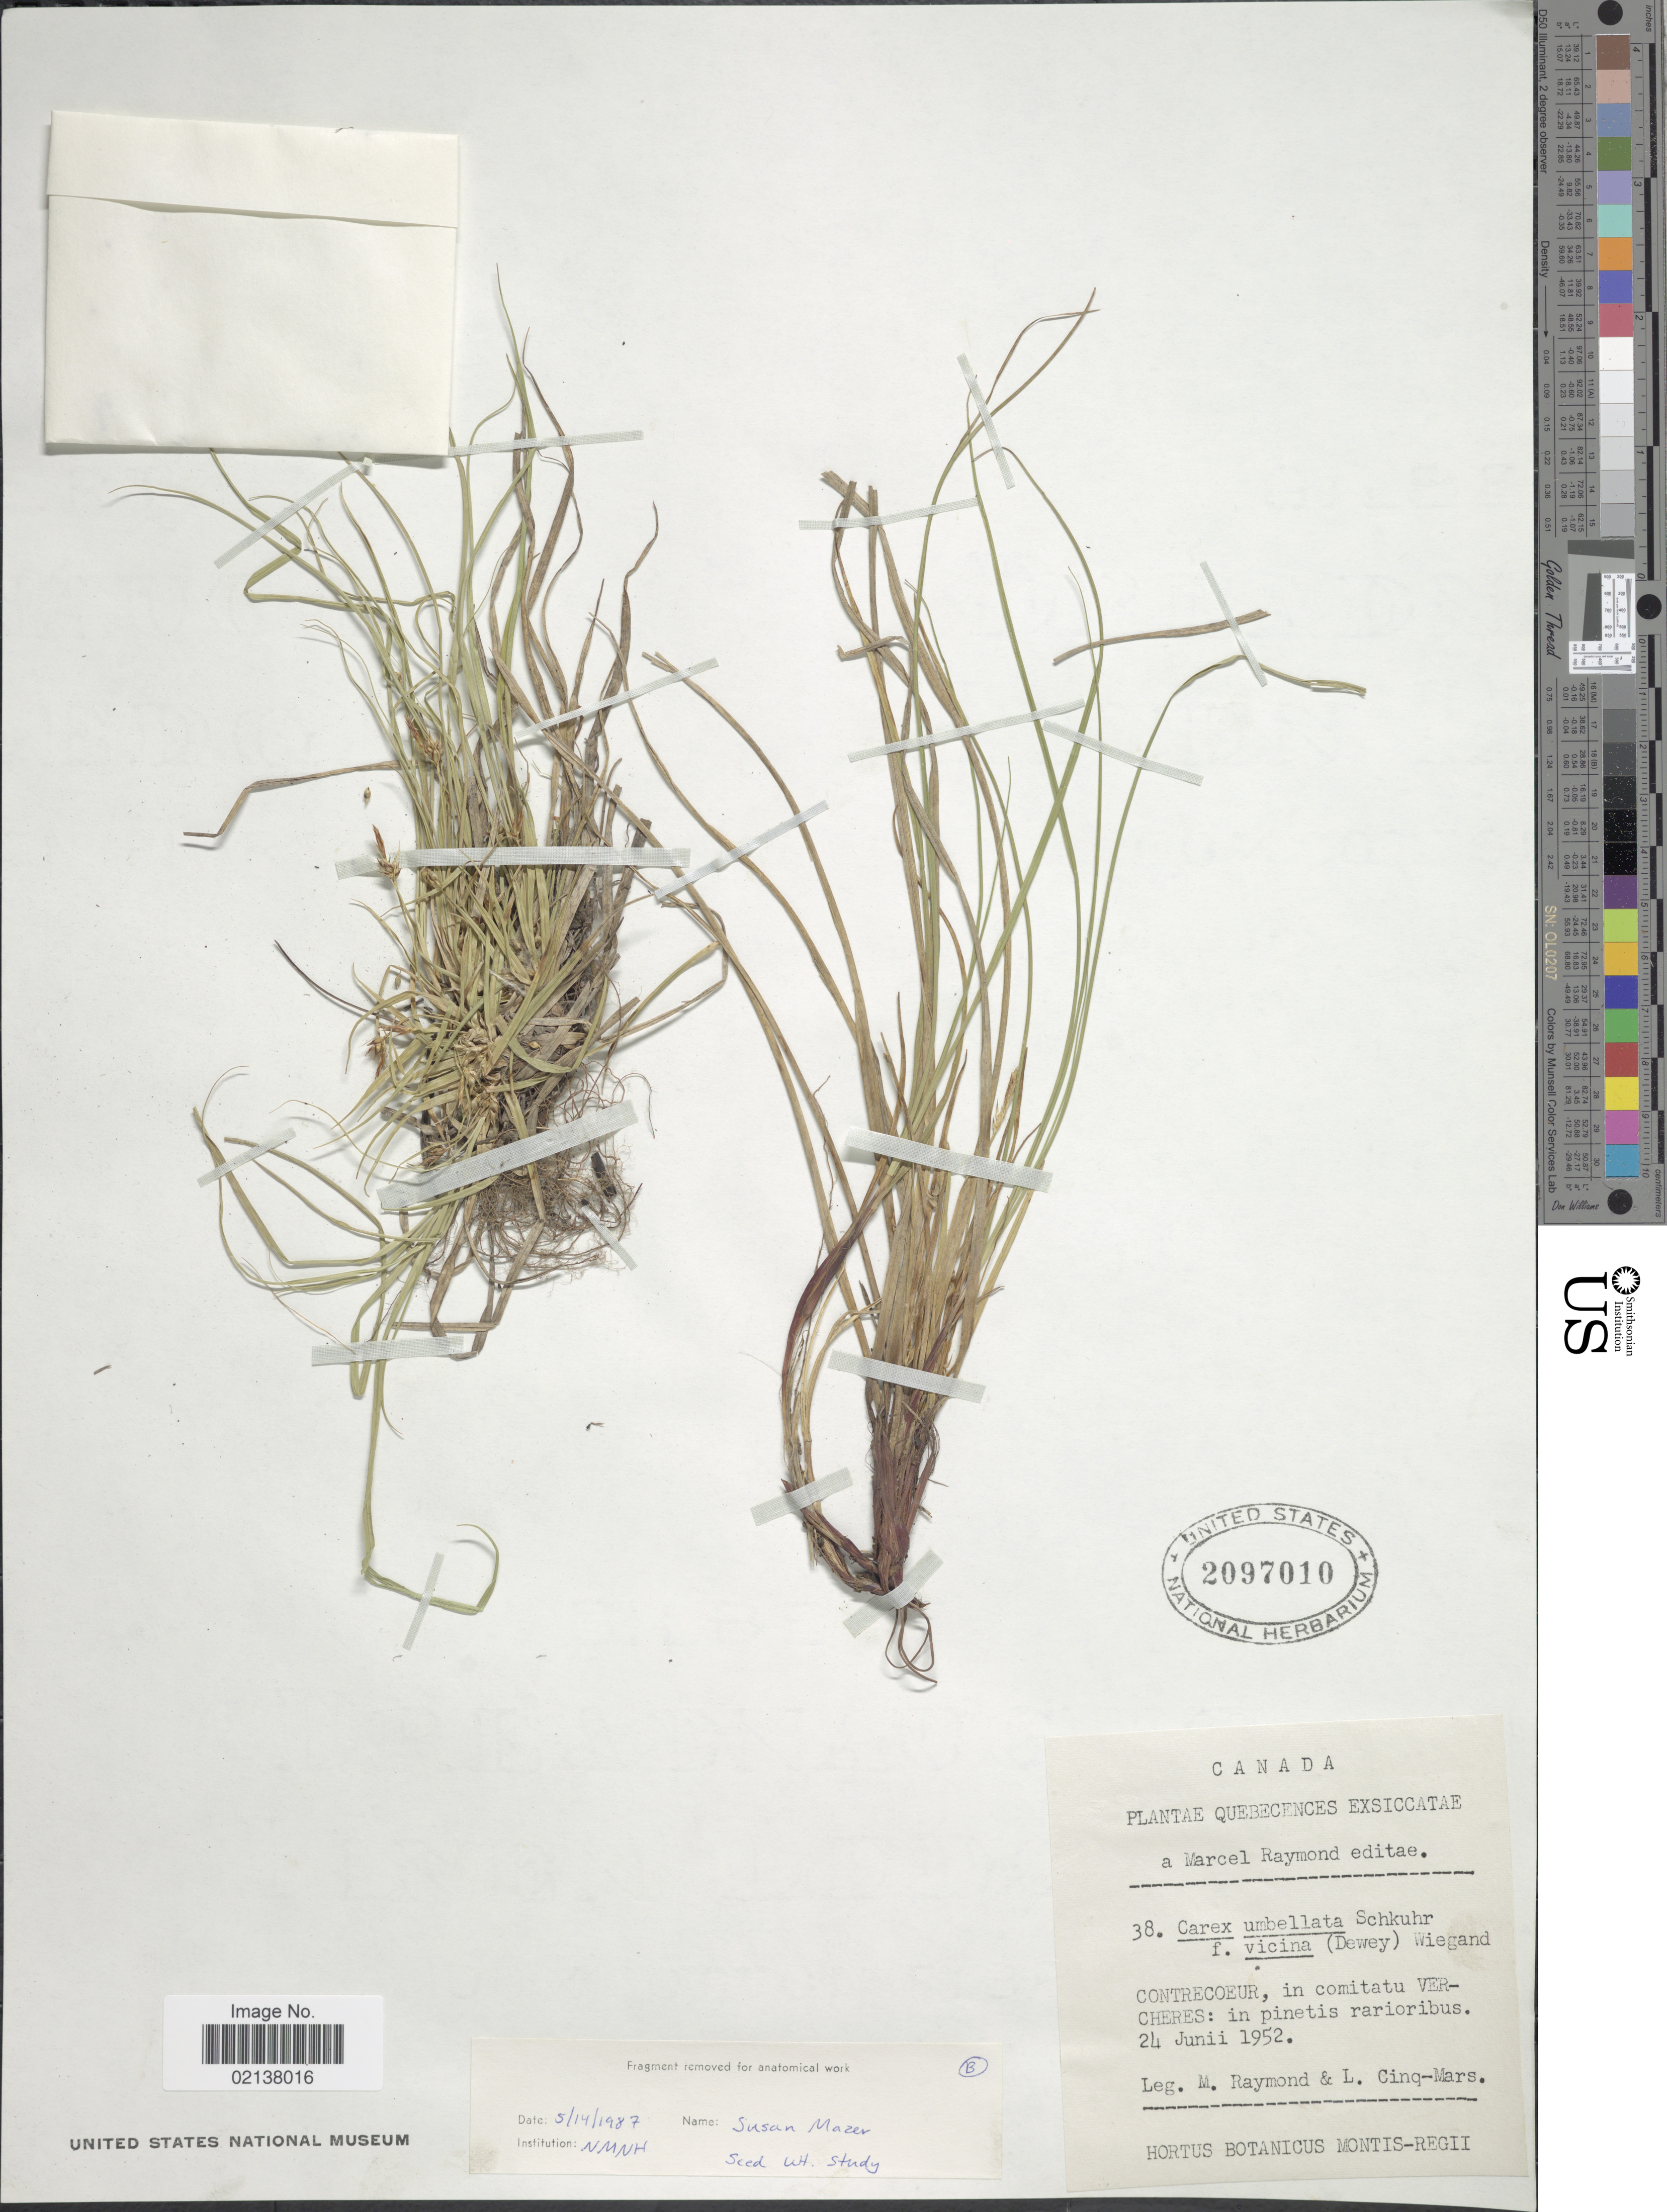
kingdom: Plantae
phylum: Tracheophyta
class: Liliopsida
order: Poales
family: Cyperaceae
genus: Carex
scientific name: Carex umbellata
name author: Schkuhr ex Willd.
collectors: M. Raymond & L. Cinq-Mars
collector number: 38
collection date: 1952-06-24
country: Canada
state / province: Quebec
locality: Contrecoeur, in camitatu Vercheres: in pinetis rarioribus.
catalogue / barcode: US 2097010